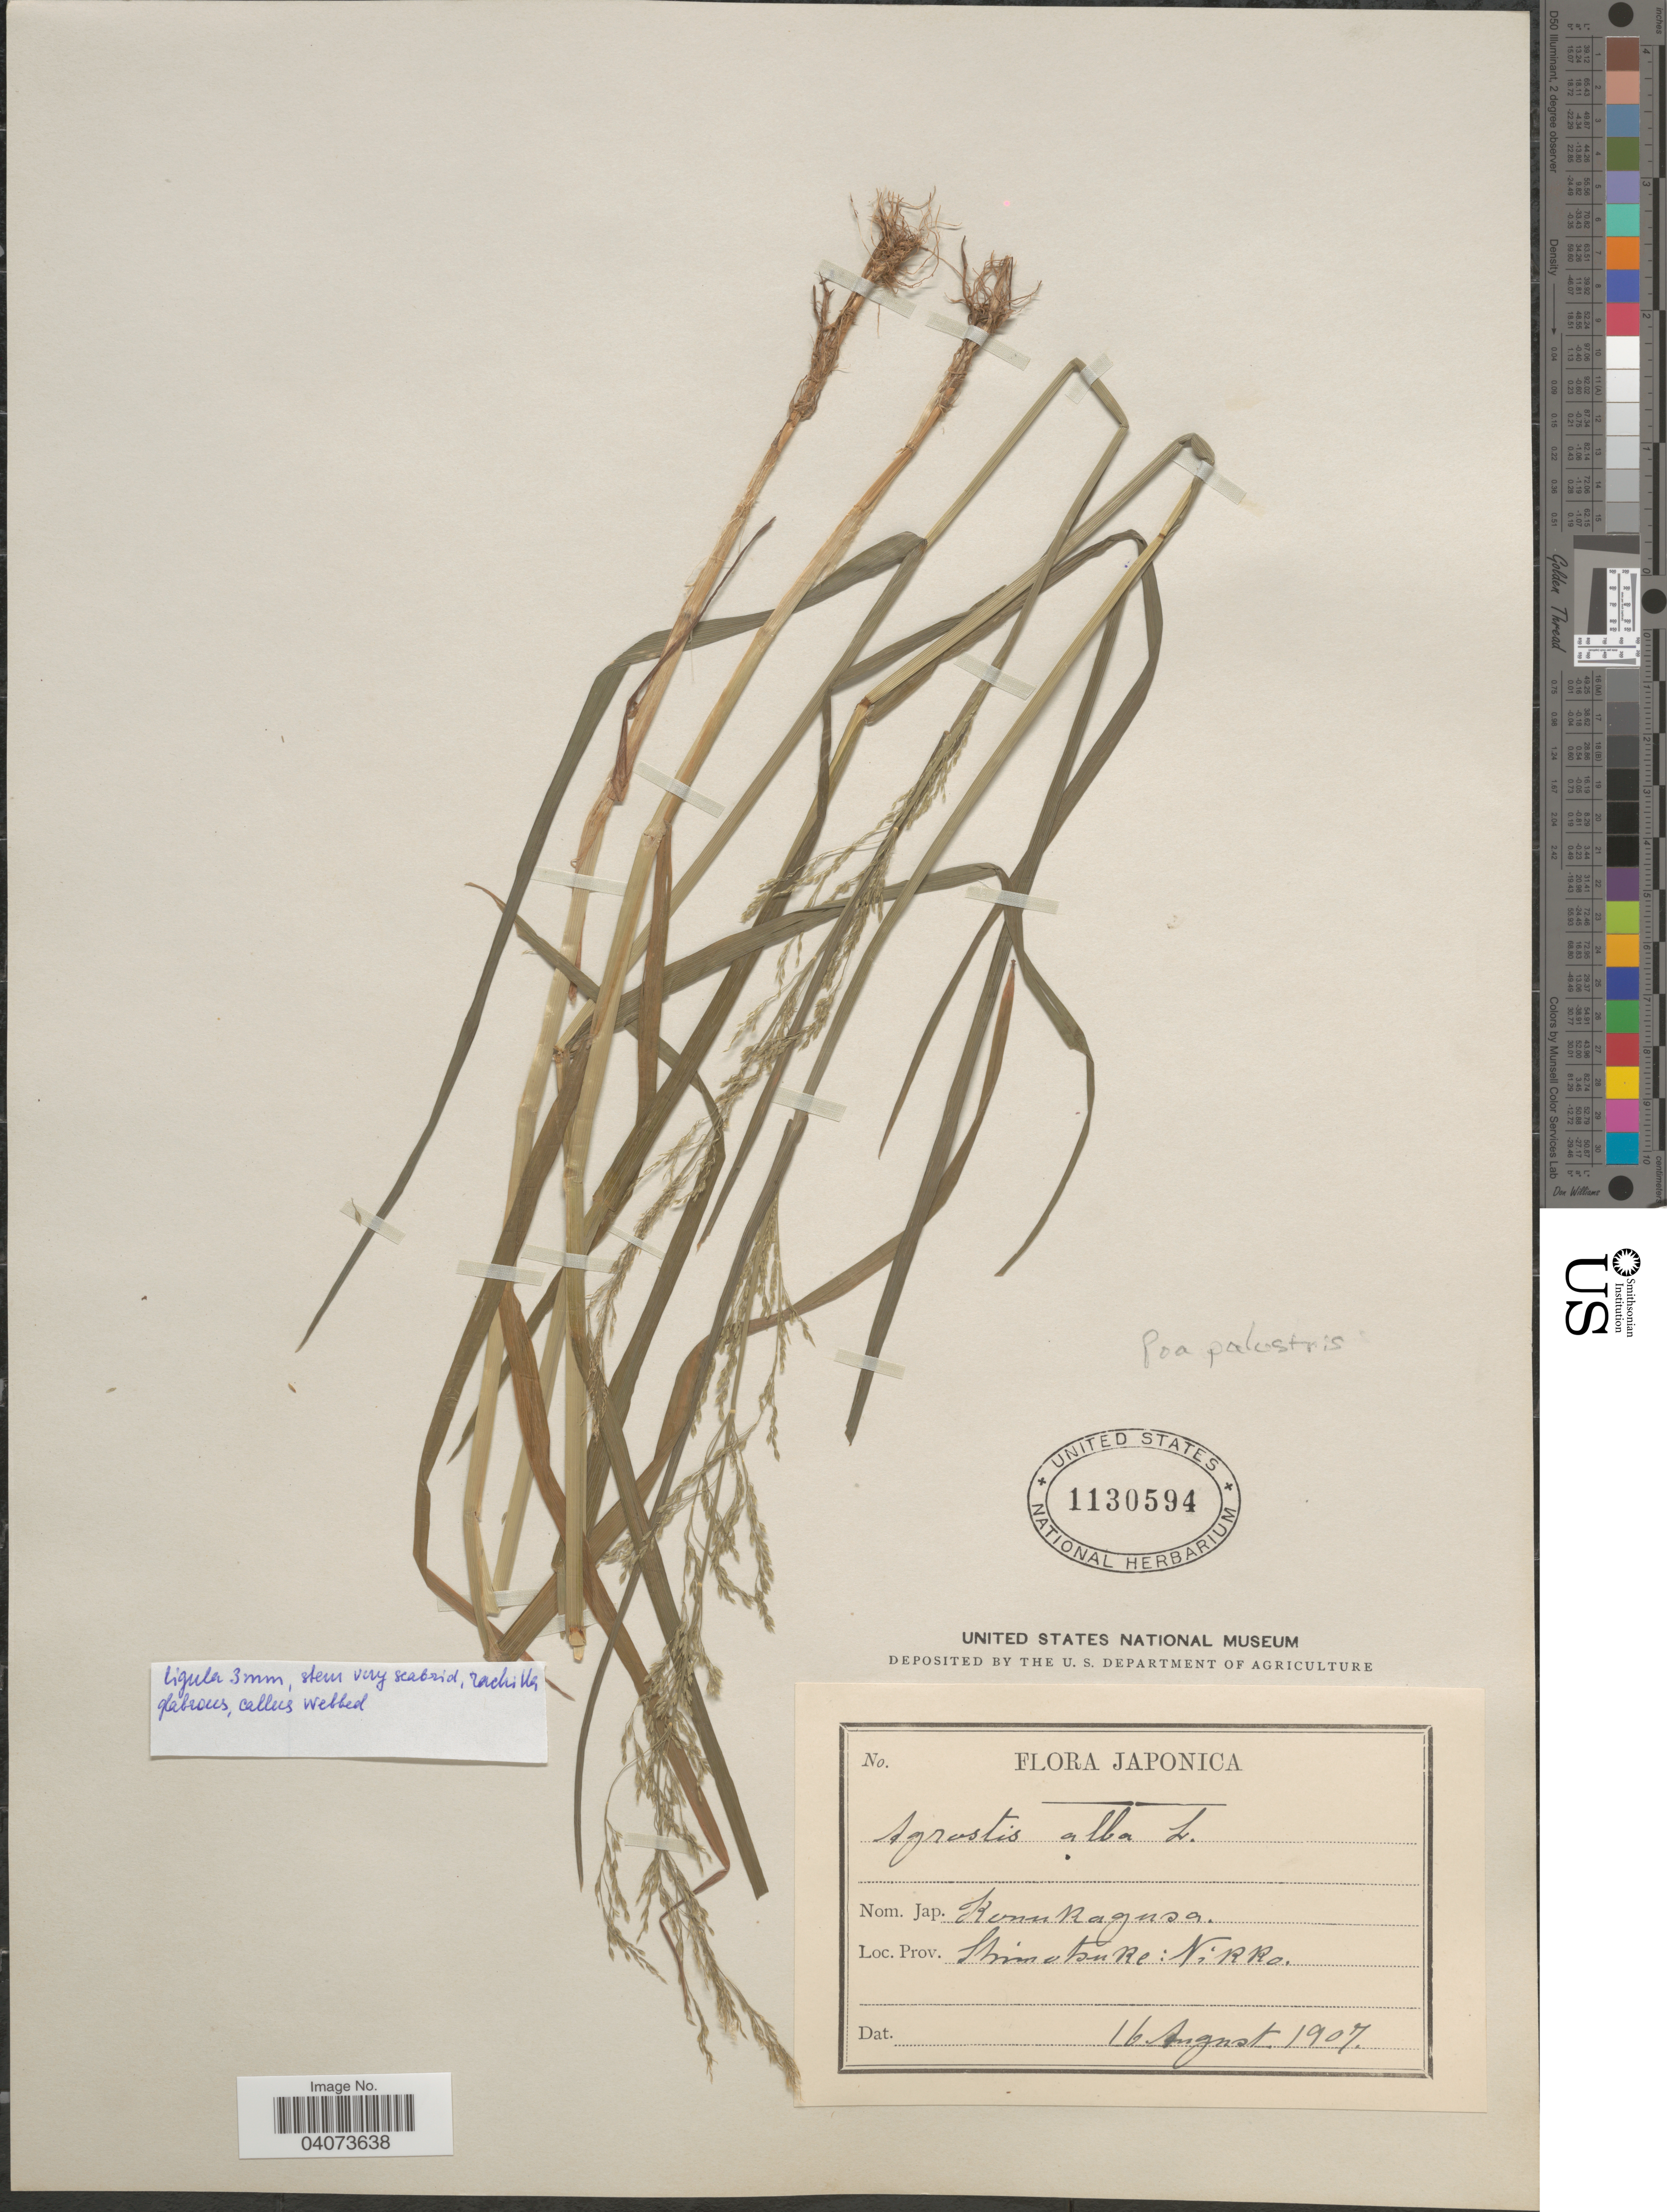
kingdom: Plantae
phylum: Tracheophyta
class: Liliopsida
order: Poales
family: Poaceae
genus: Poa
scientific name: Poa palustris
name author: L.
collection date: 1907-08-16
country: Japan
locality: Japonica. Prov. Shimotsuke: Nikko.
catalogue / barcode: US 1130594